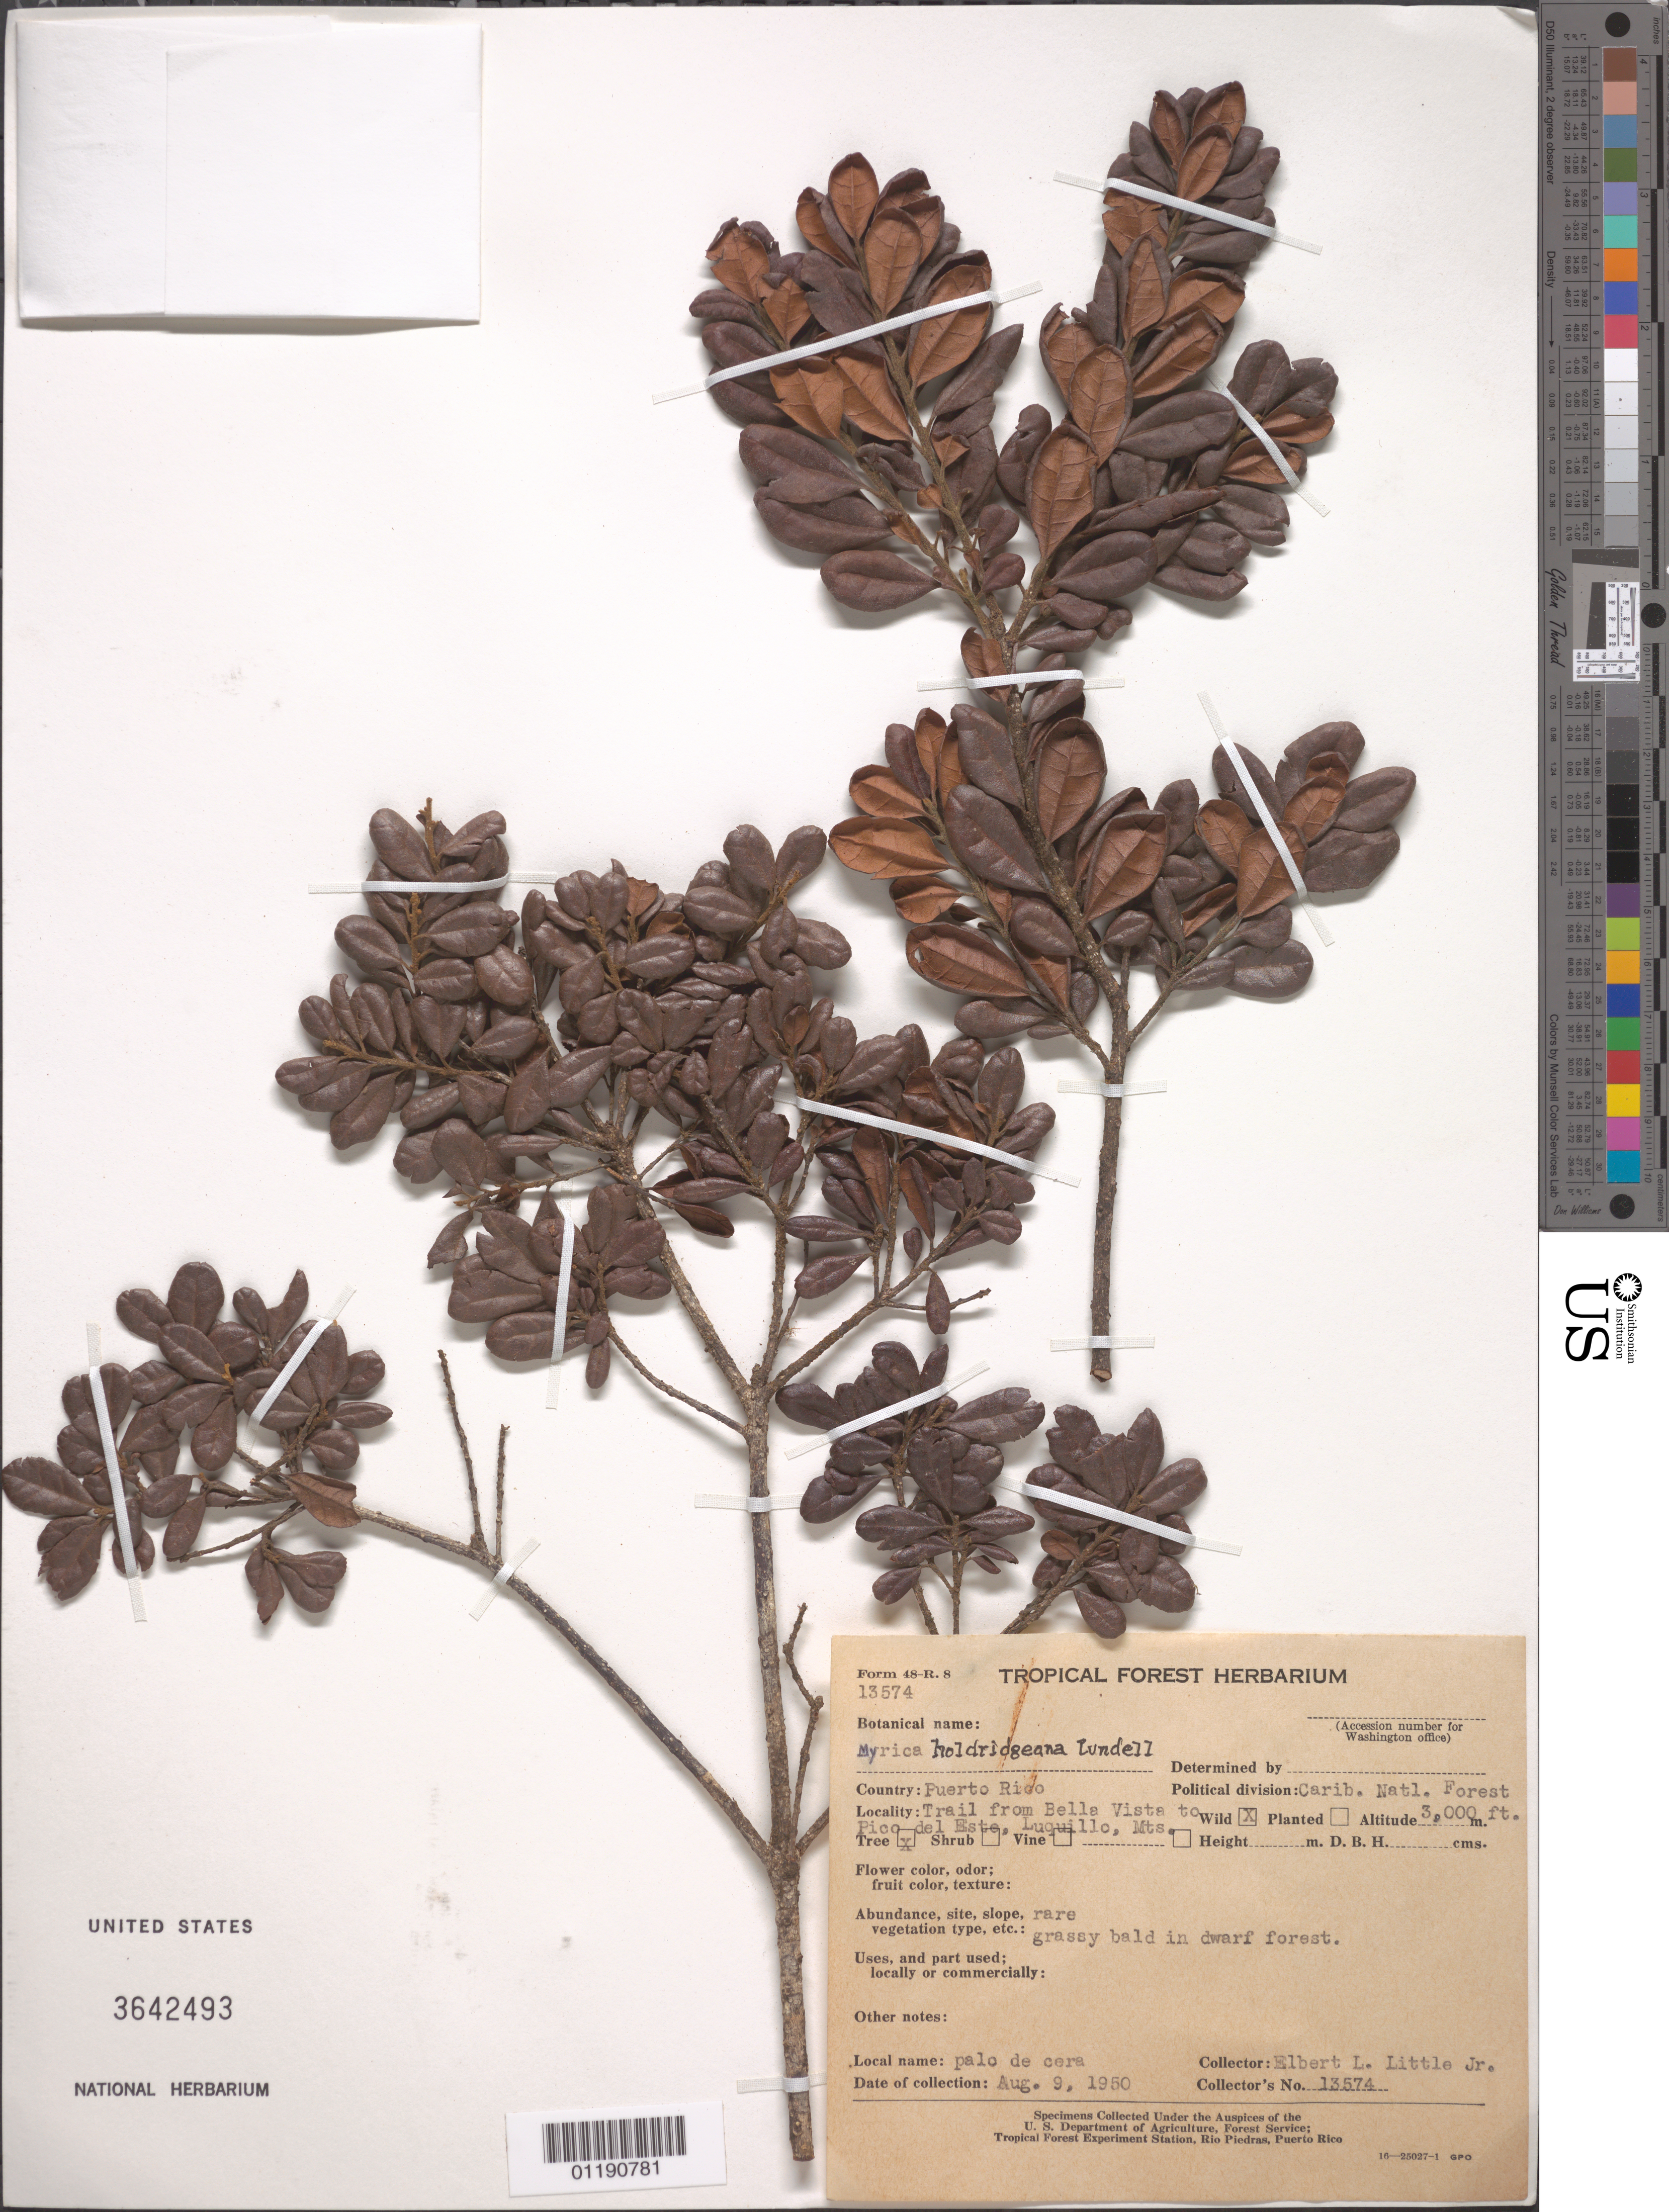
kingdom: Plantae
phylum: Tracheophyta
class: Magnoliopsida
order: Fagales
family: Myricaceae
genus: Morella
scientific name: Morella holdridgeana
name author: (Lundell) Wilbur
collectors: E. L. Little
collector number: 13574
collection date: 1950-08-09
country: Puerto Rico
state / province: Carib. Natl. Forest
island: Puerto Rico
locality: Trail from Bella Vista to Pico del Este, Luquillo, Mts.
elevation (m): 3000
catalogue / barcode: US 3642493